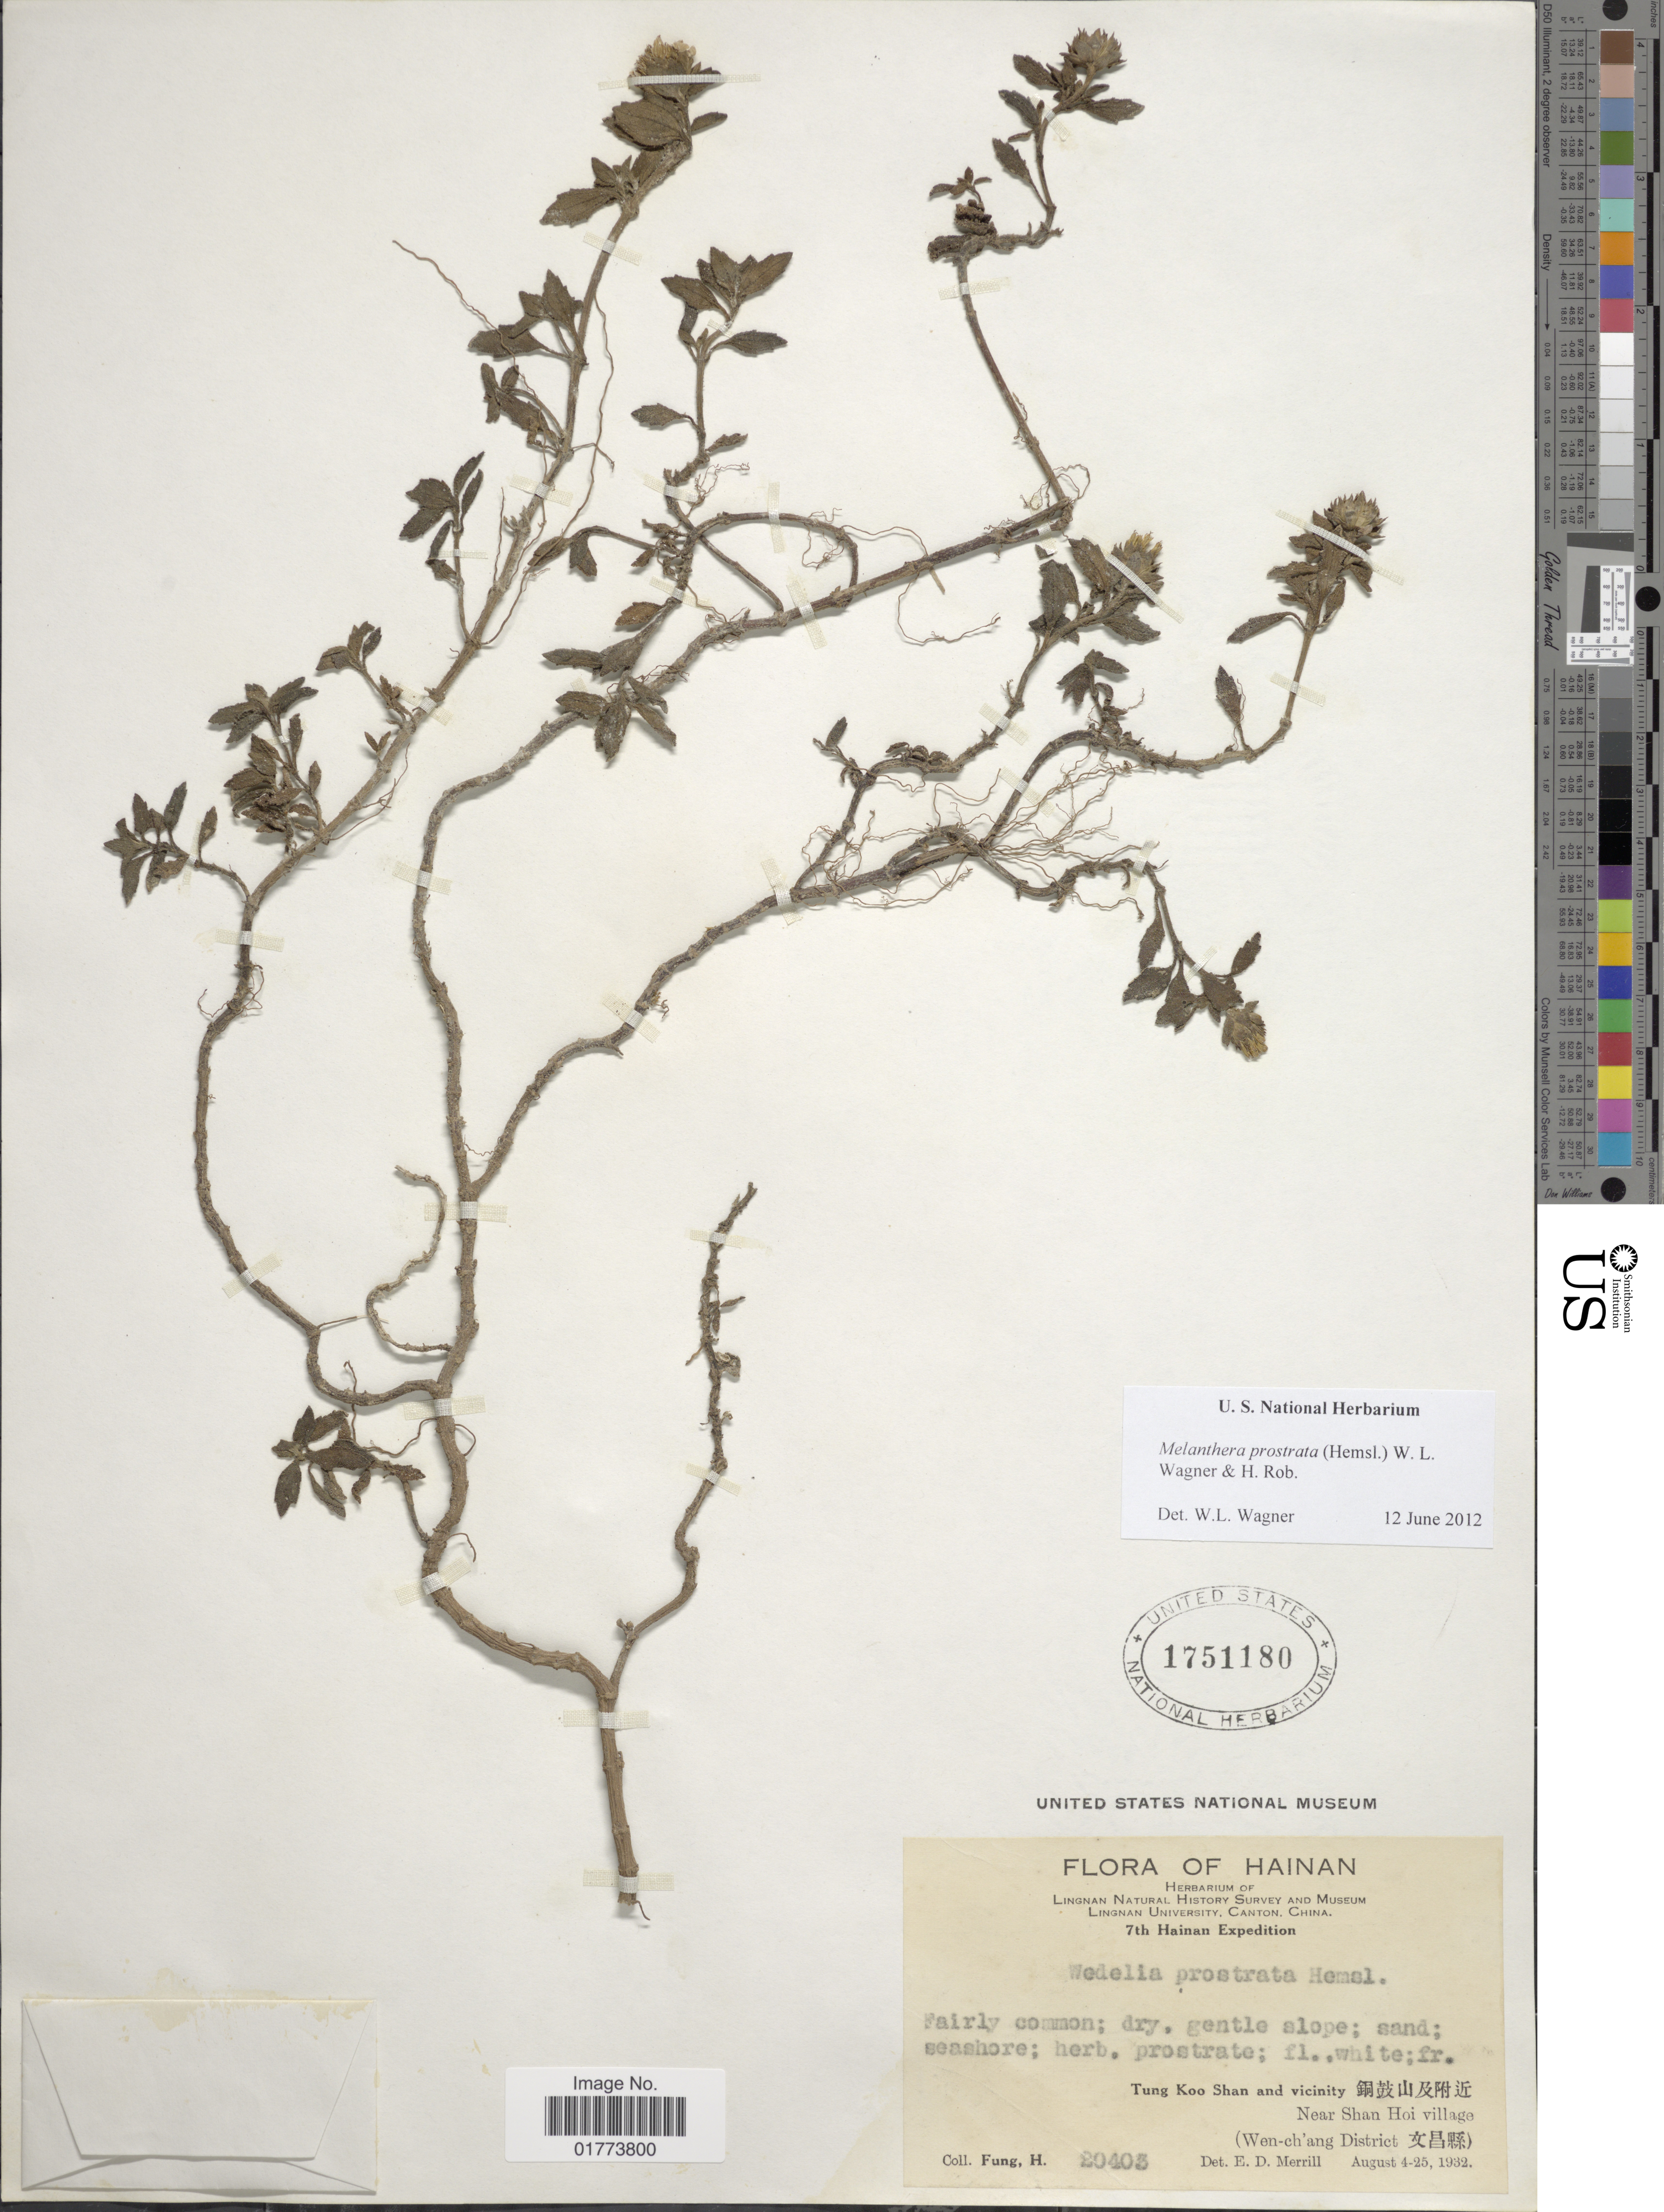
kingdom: Plantae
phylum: Tracheophyta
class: Magnoliopsida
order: Asterales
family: Asteraceae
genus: Melanthera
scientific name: Melanthera prostrata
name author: (Hemsl.) W.L. Wagner & H. Rob.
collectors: H. Fung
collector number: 20403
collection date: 1932-08-04/1932-08-25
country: China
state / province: Hainan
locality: Tung Koo Shan and vicinity. Near Shan Hoi village. (Wen-ch'ang District)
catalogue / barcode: US 1751180